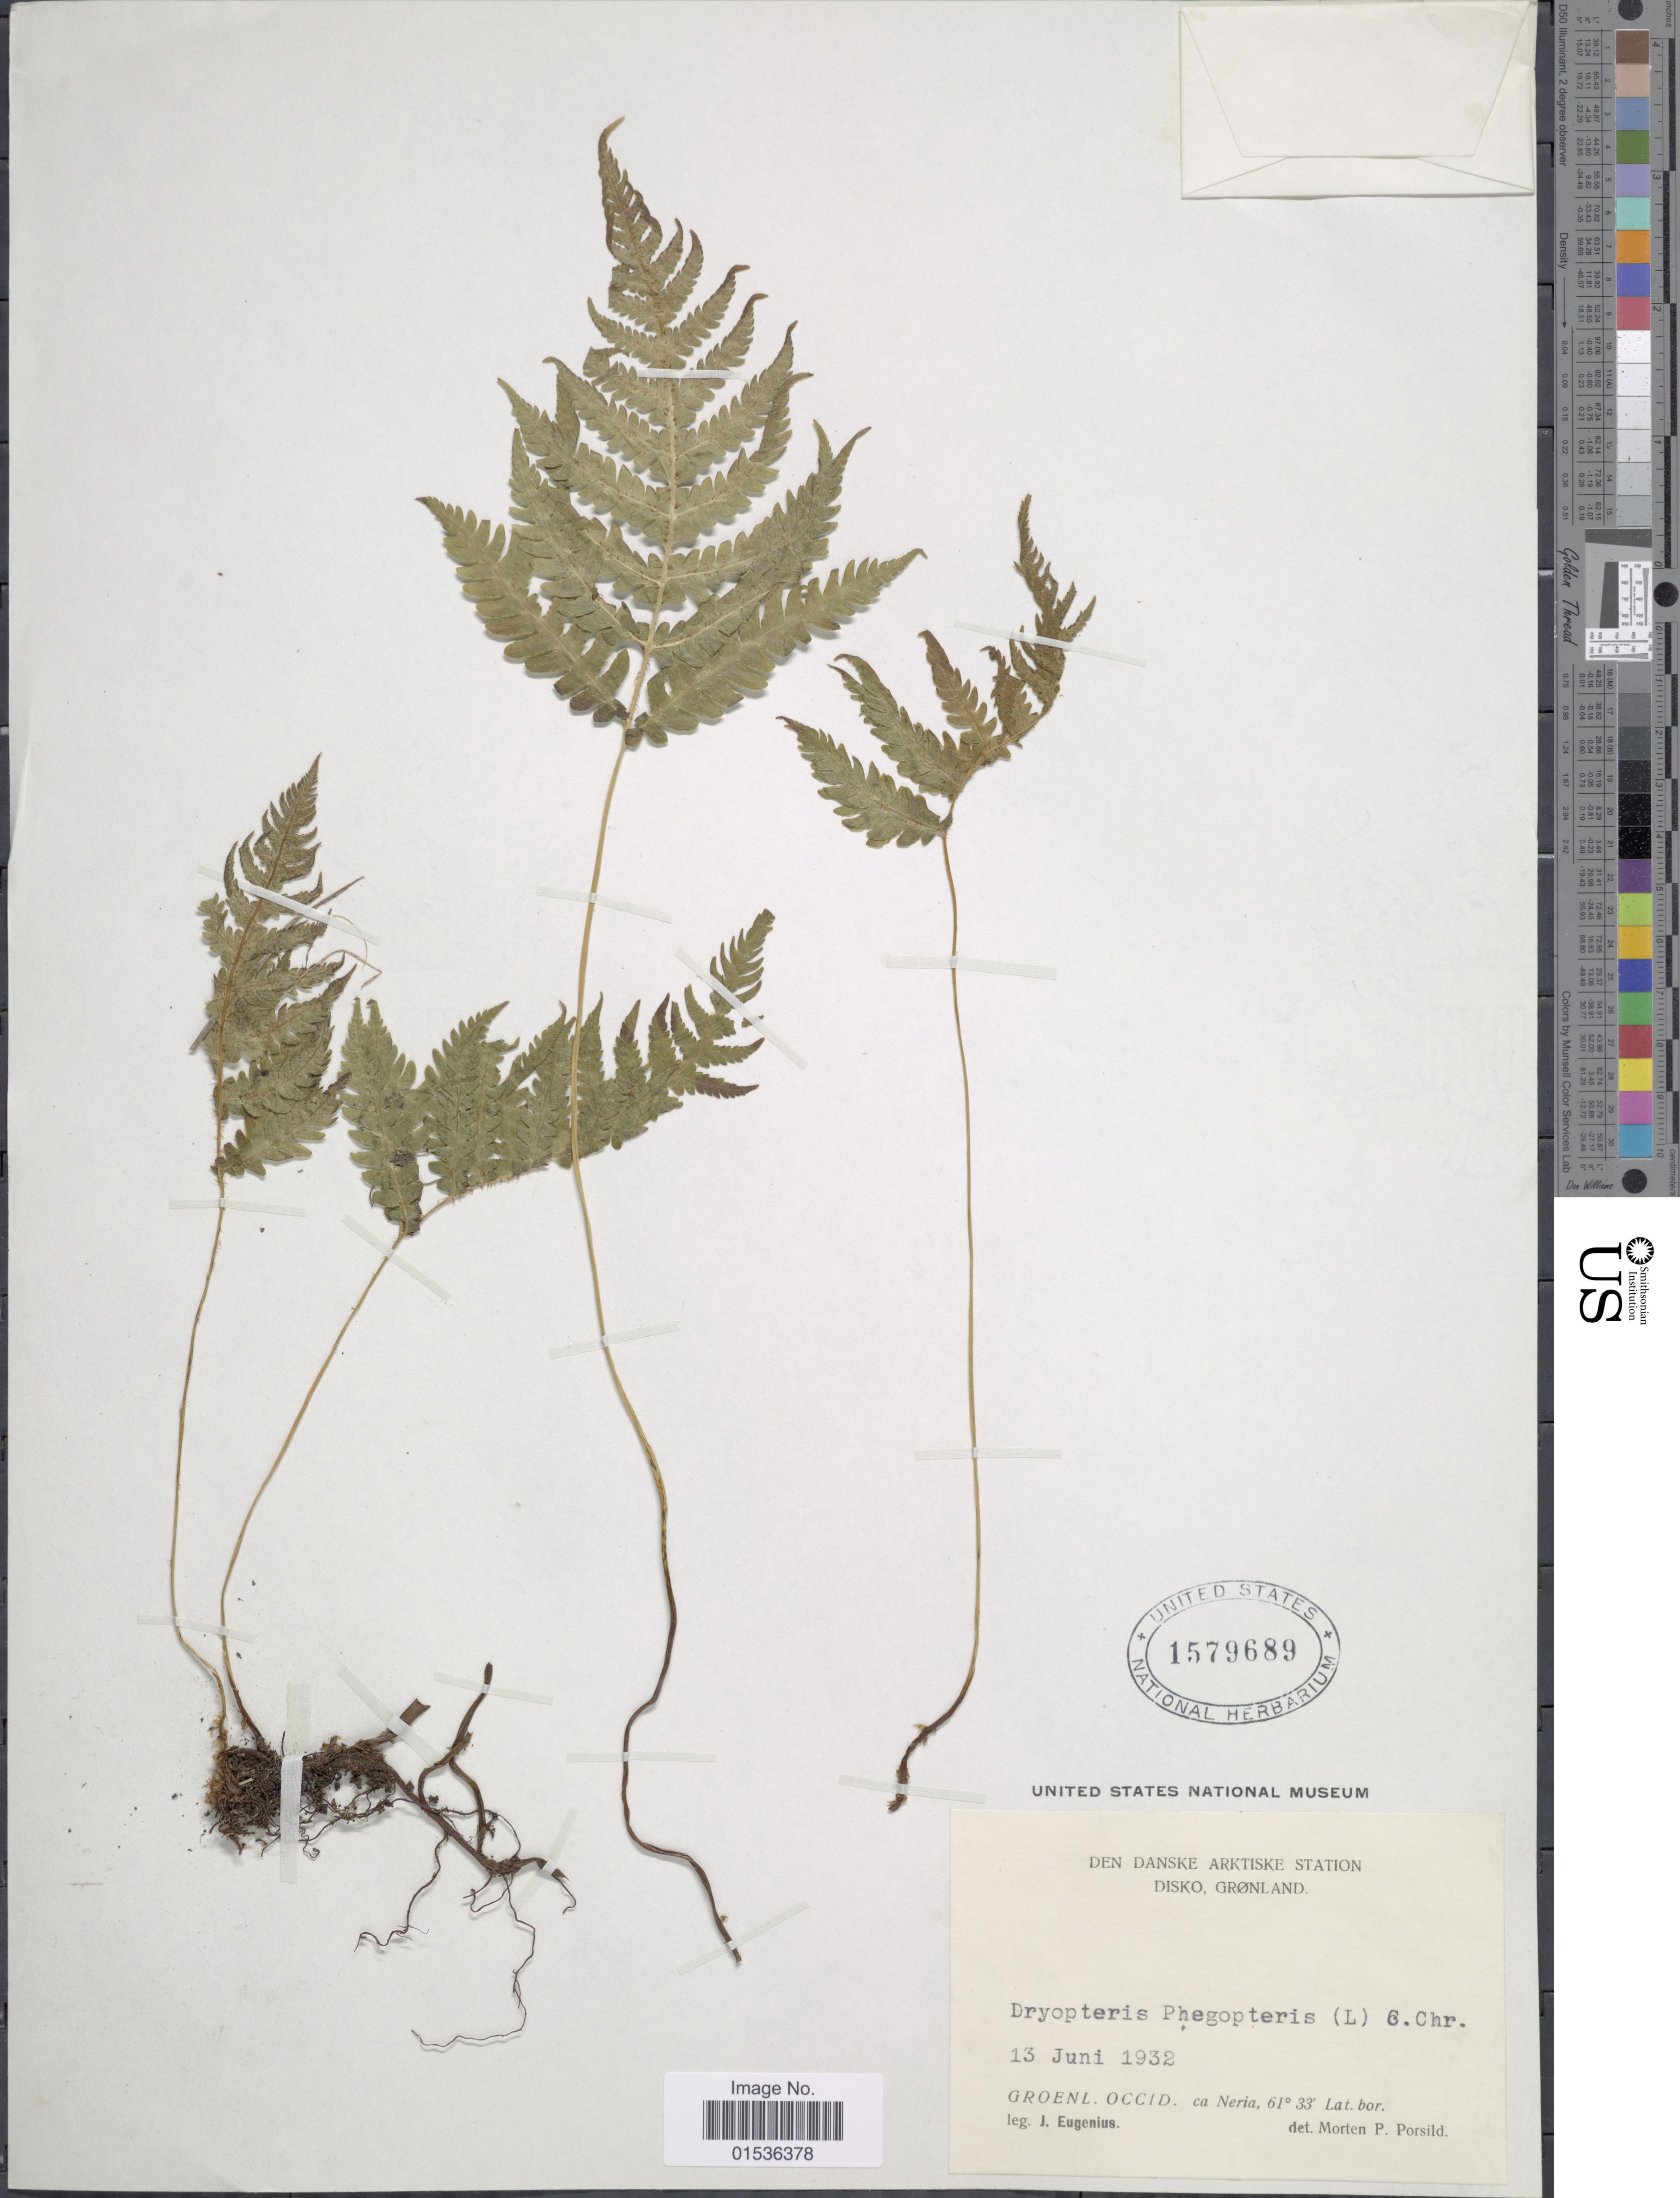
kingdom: Plantae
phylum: Tracheophyta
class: Polypodiopsida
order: Polypodiales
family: Thelypteridaceae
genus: Phegopteris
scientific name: Phegopteris connectilis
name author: (Michx.) Watt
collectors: J. Eugenius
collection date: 1932-06-13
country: Greenland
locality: Disko. Gronland. Groenl. Occid. ca Neria.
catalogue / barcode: US 1579689